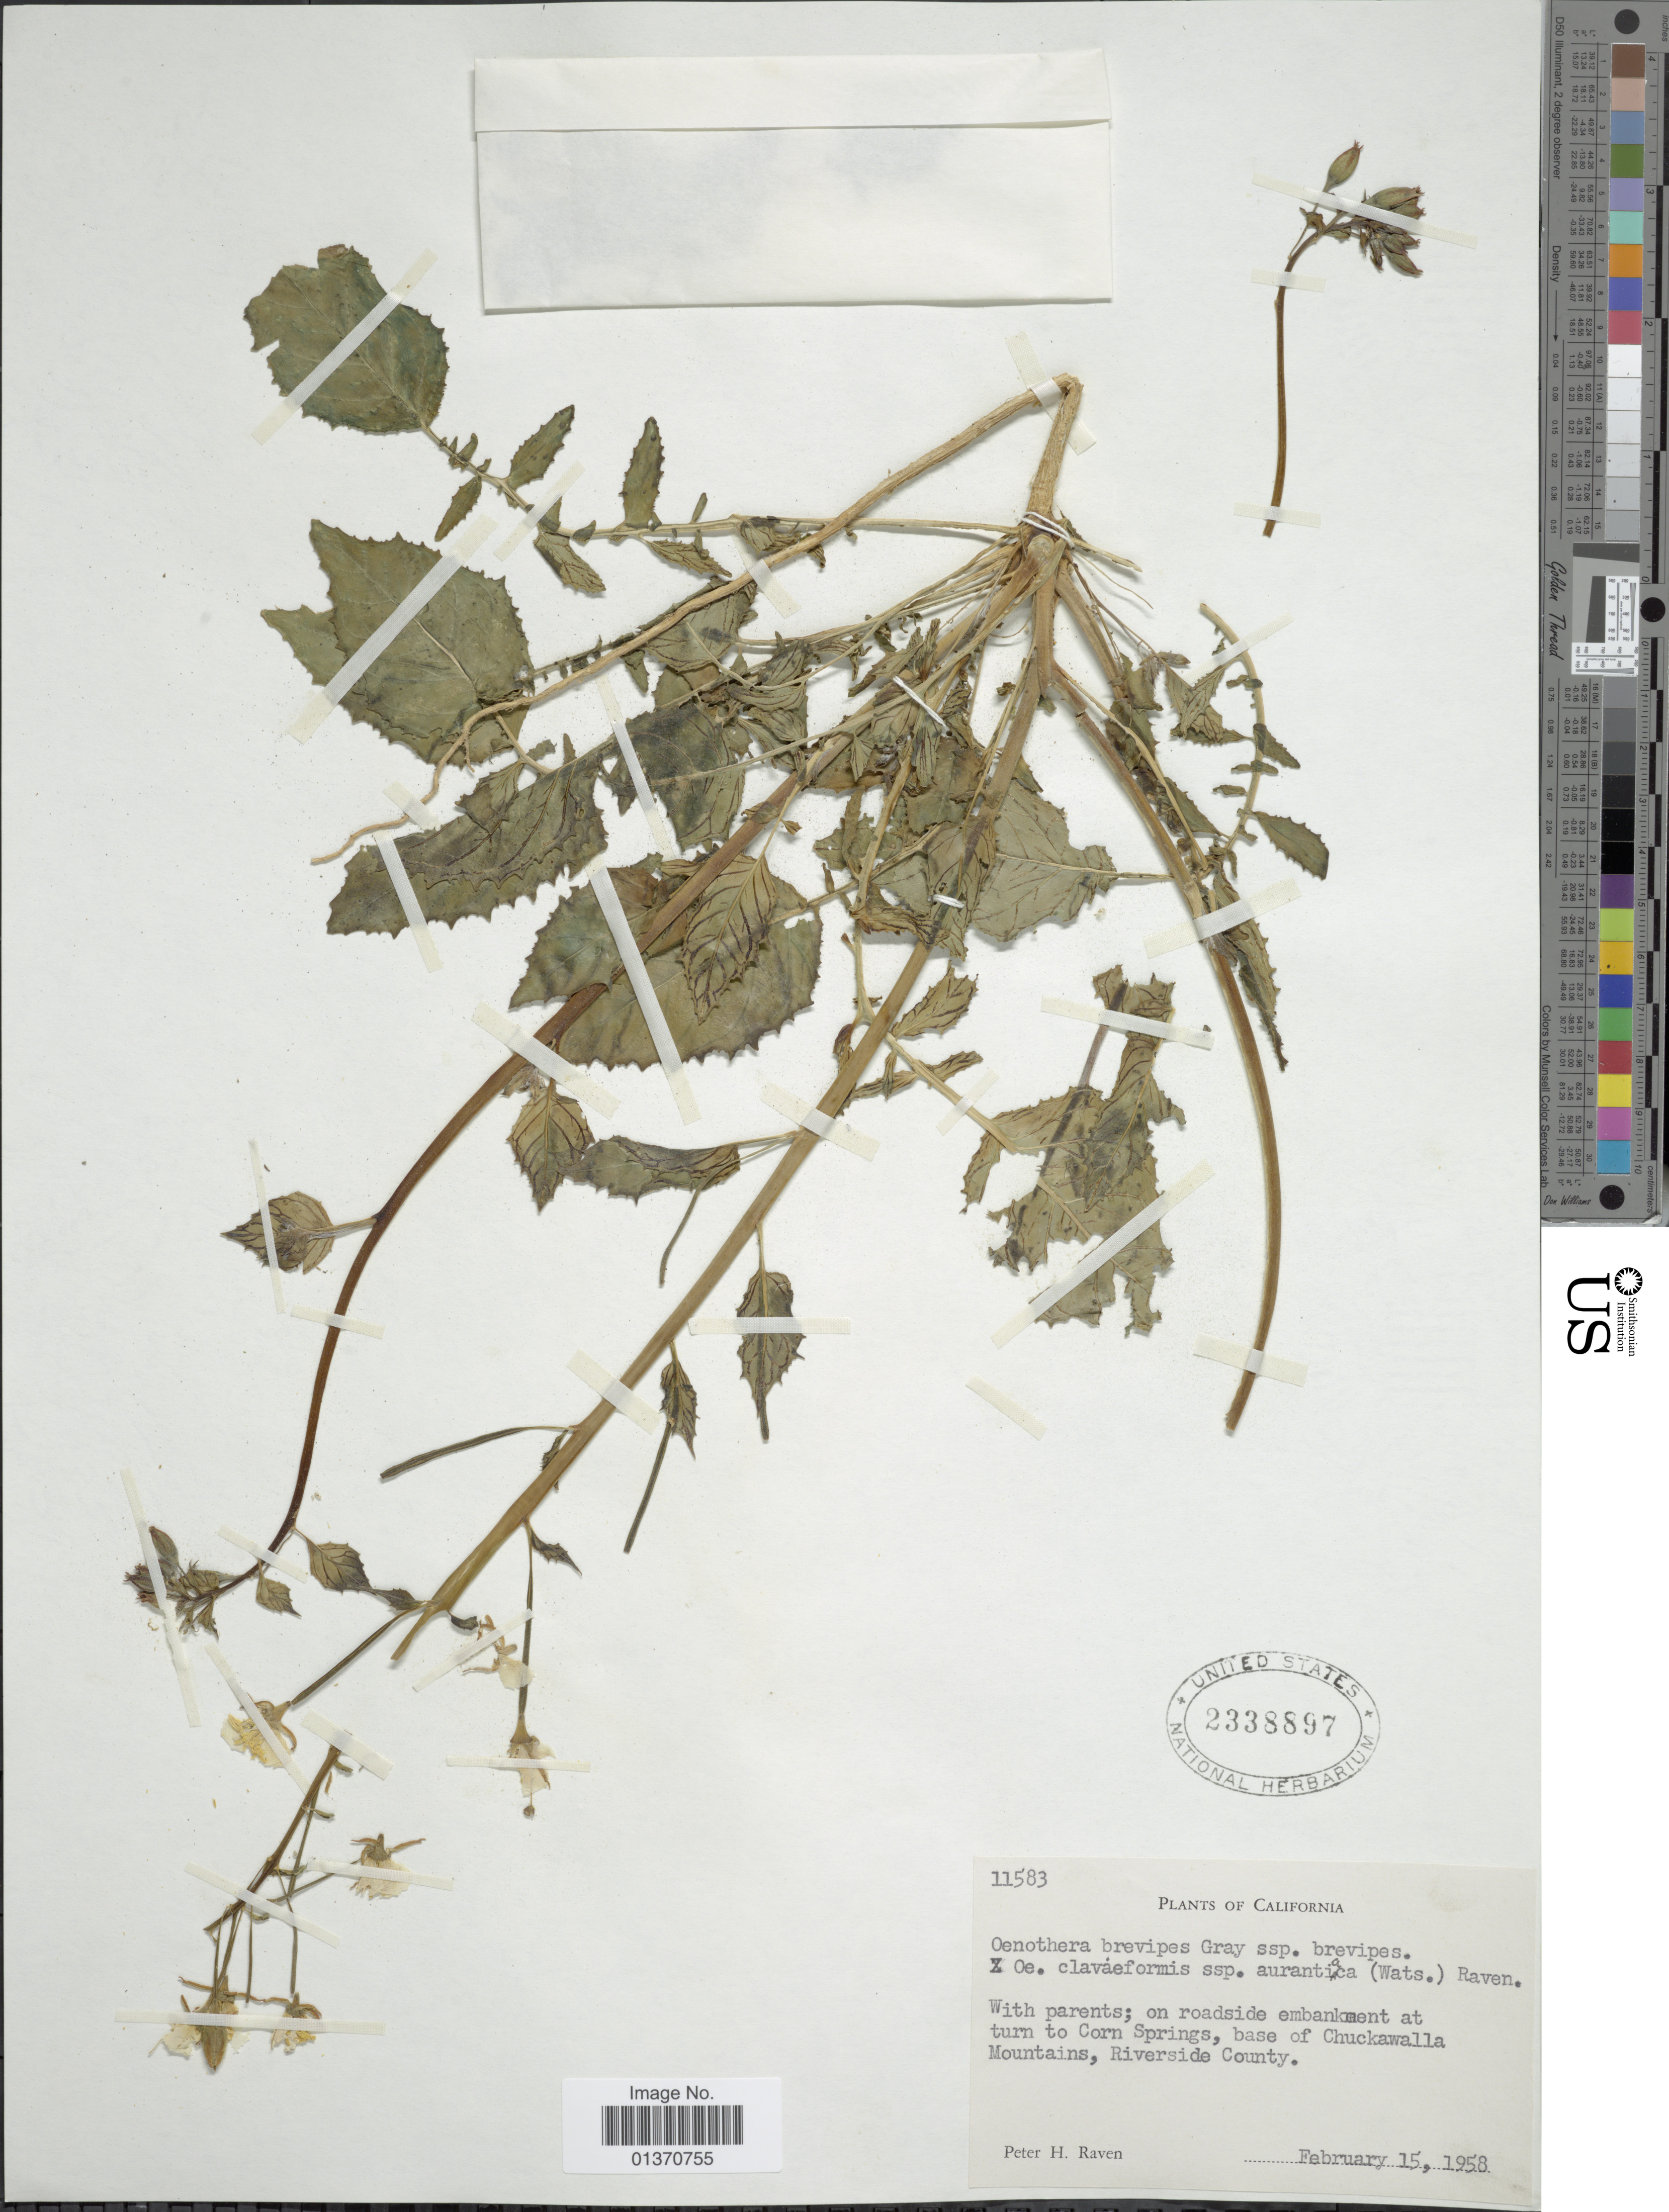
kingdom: Plantae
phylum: Tracheophyta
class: Magnoliopsida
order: Myrtales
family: Onagraceae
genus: Chylismia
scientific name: Chylismia brevipes subsp. brevipes x C. claviformis subsp. aurantiaca (Munz) W.L. Wagner & Hoch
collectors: P. H. Raven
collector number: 11583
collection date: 1958-02-15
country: United States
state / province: California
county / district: Riverside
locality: On roadside embankment at turn to Corn Springs, base of Chuckawalla Mountains, Riverside County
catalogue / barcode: US 2338897